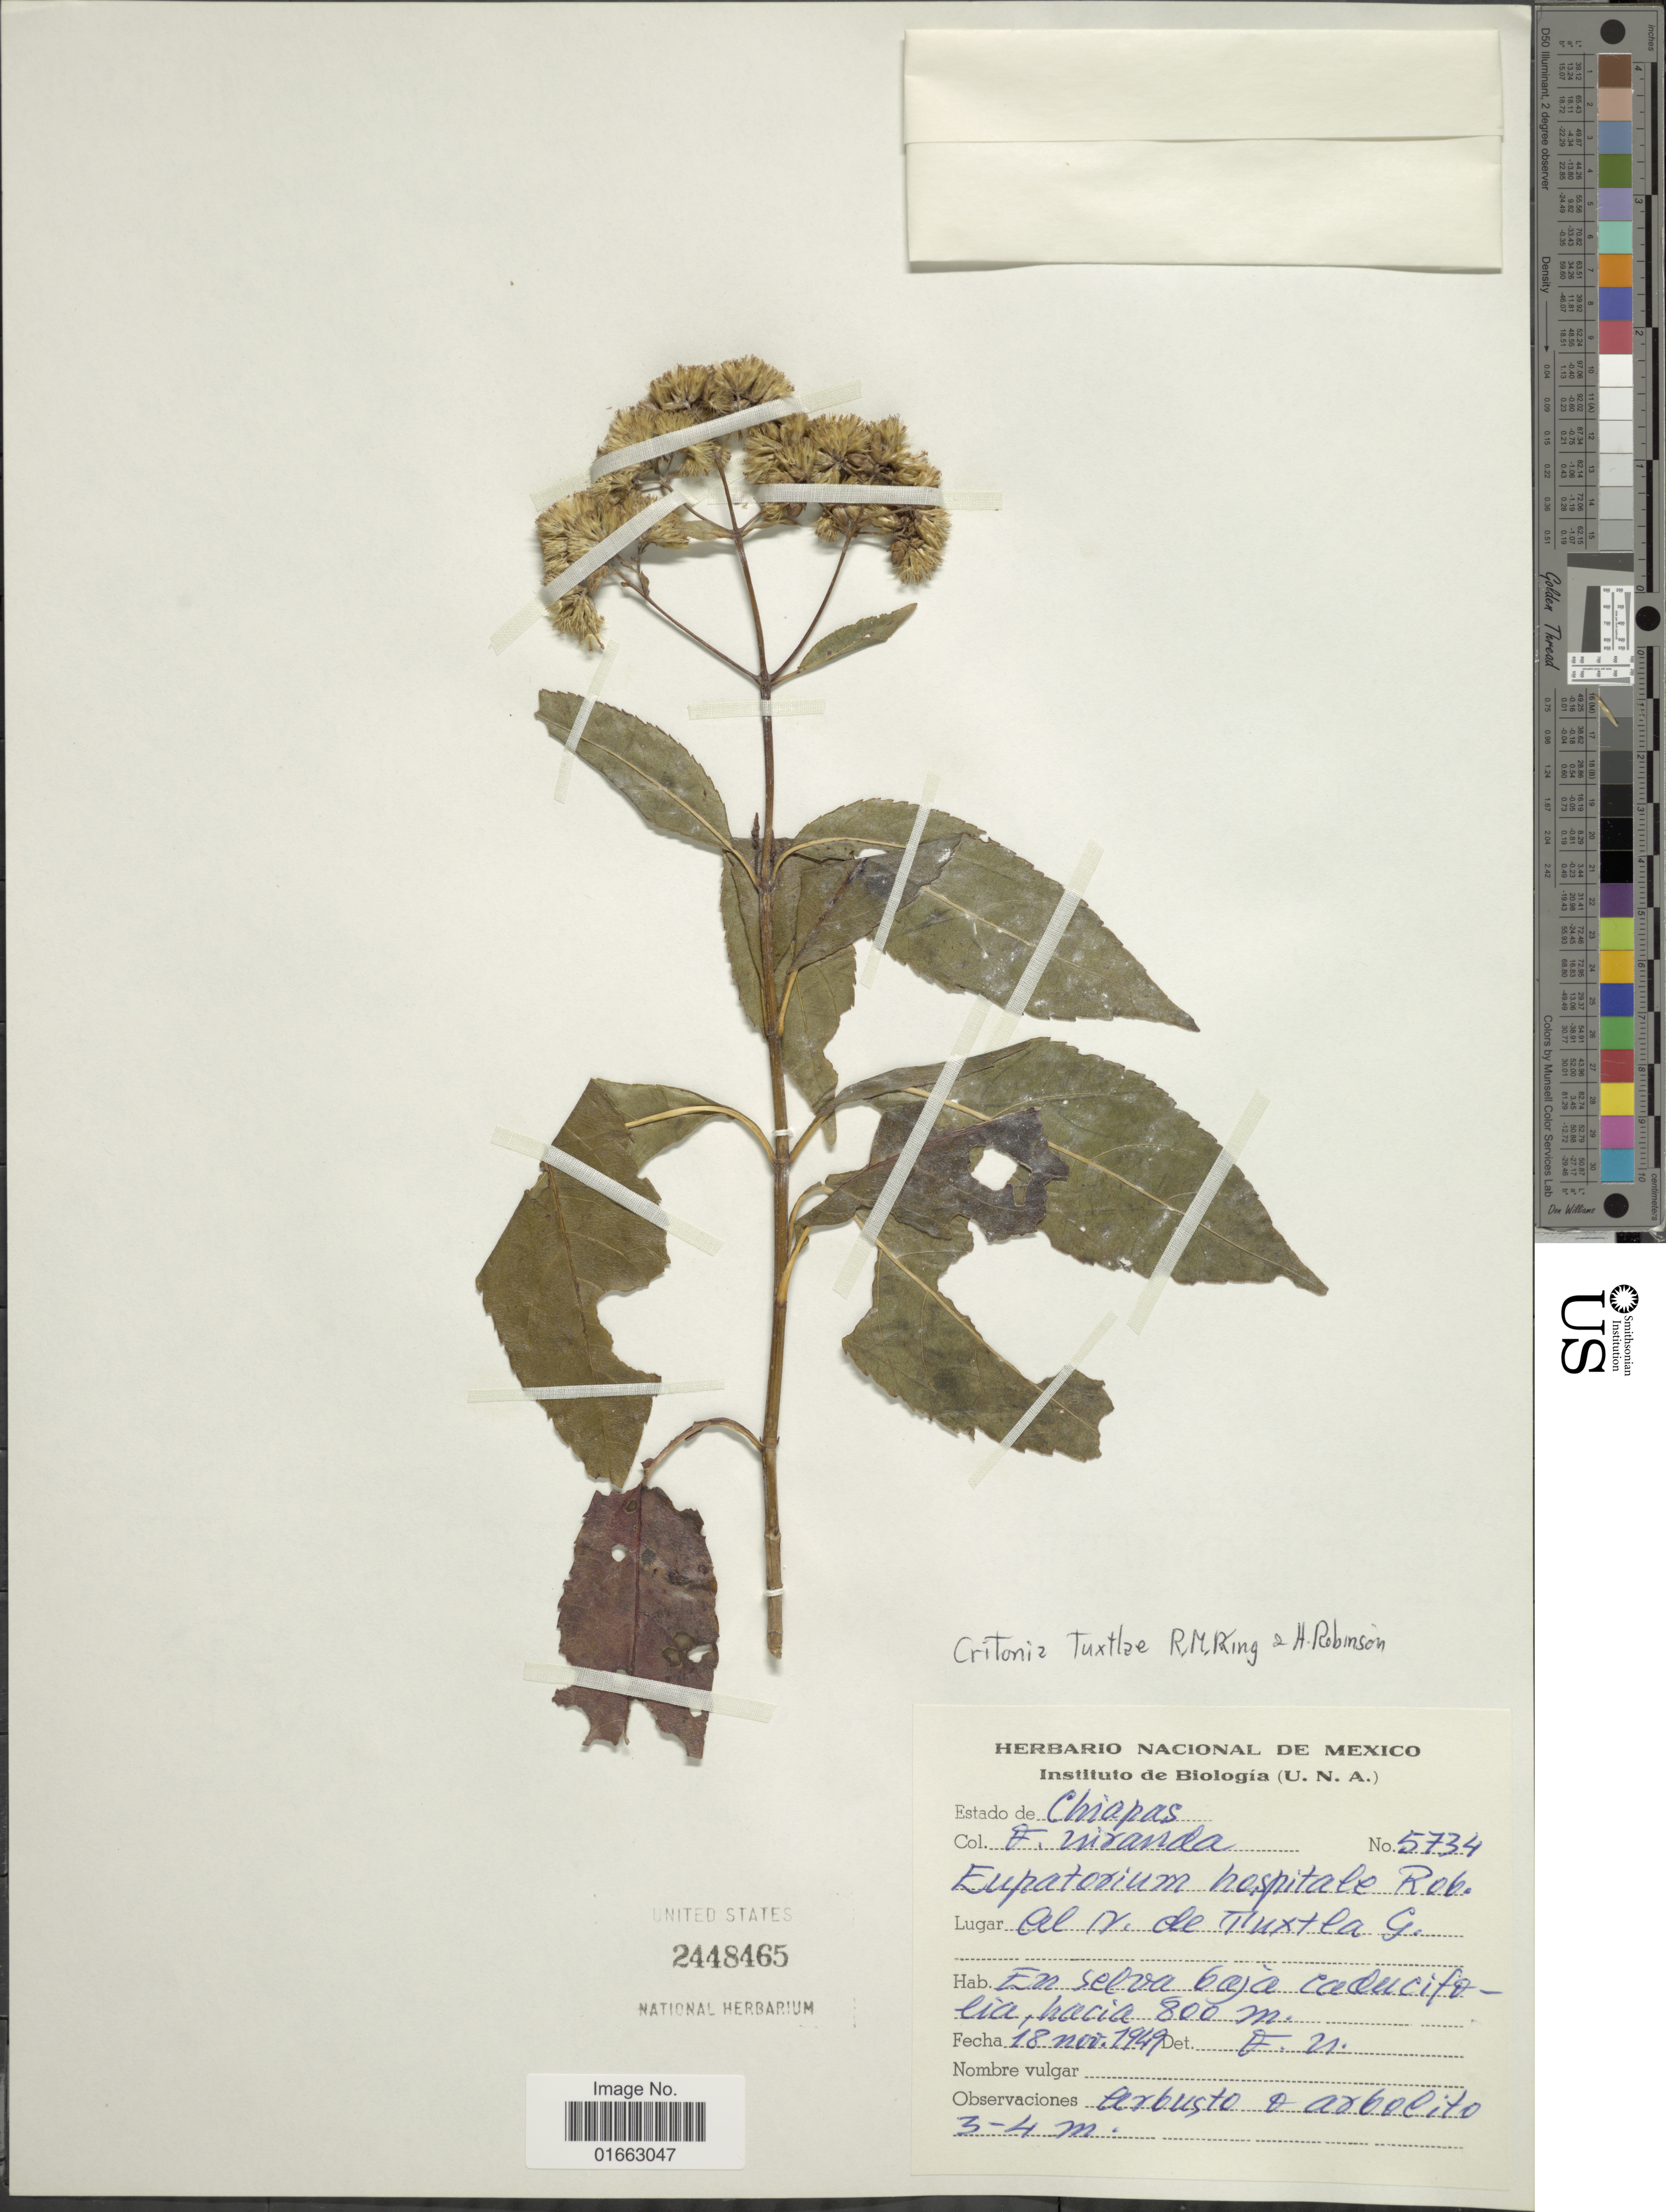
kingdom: Plantae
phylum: Tracheophyta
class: Magnoliopsida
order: Asterales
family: Asteraceae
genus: Critonia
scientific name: Critonia tuxtlae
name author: R.M. King & H. Rob.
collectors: F. Miranda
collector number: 5734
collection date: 1949-11-18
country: Mexico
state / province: Chiapas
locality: Al N. de Tuxtla G., en selva baja caducifolia, hacia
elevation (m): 800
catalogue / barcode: US 2448465